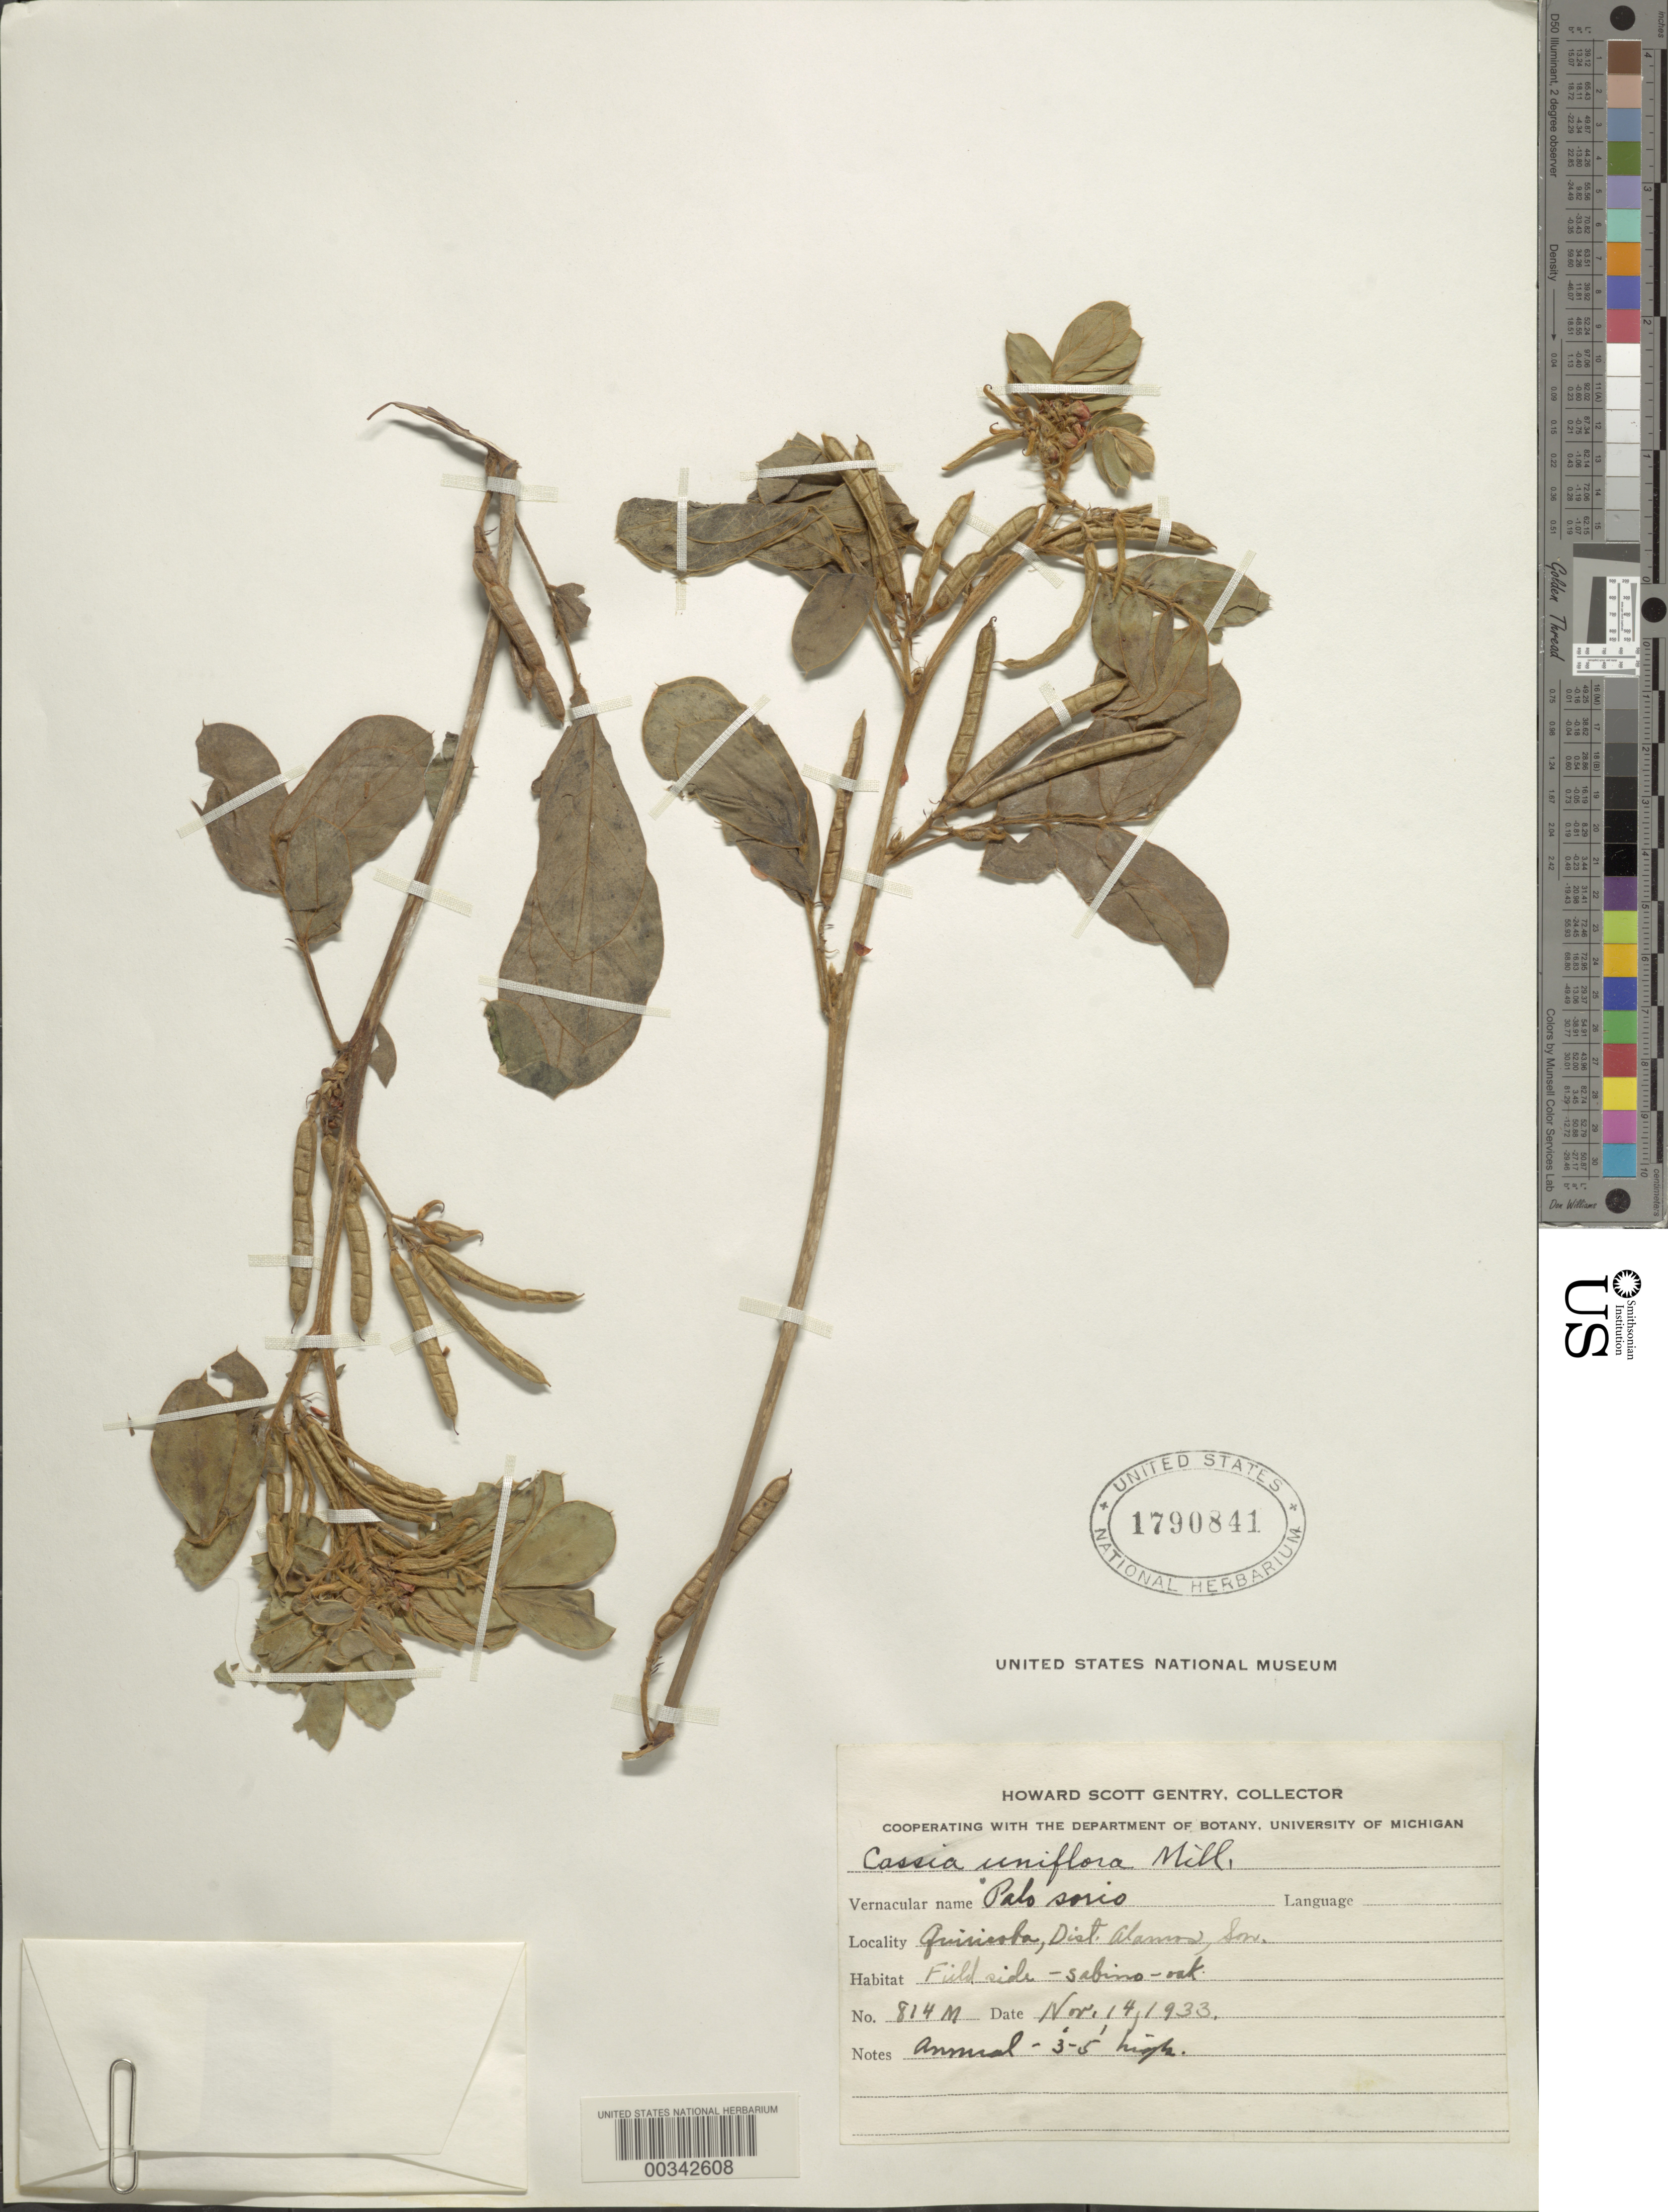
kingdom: Plantae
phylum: Tracheophyta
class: Magnoliopsida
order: Fabales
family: Fabaceae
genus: Senna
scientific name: Senna uniflora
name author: (Mill.) H.S. Irwin & Barneby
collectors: H. S. Gentry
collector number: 814m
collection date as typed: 14 Nov 1933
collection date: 1933-11-14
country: Mexico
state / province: Sonora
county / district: Alamos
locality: Quiricoba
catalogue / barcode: US 1790841